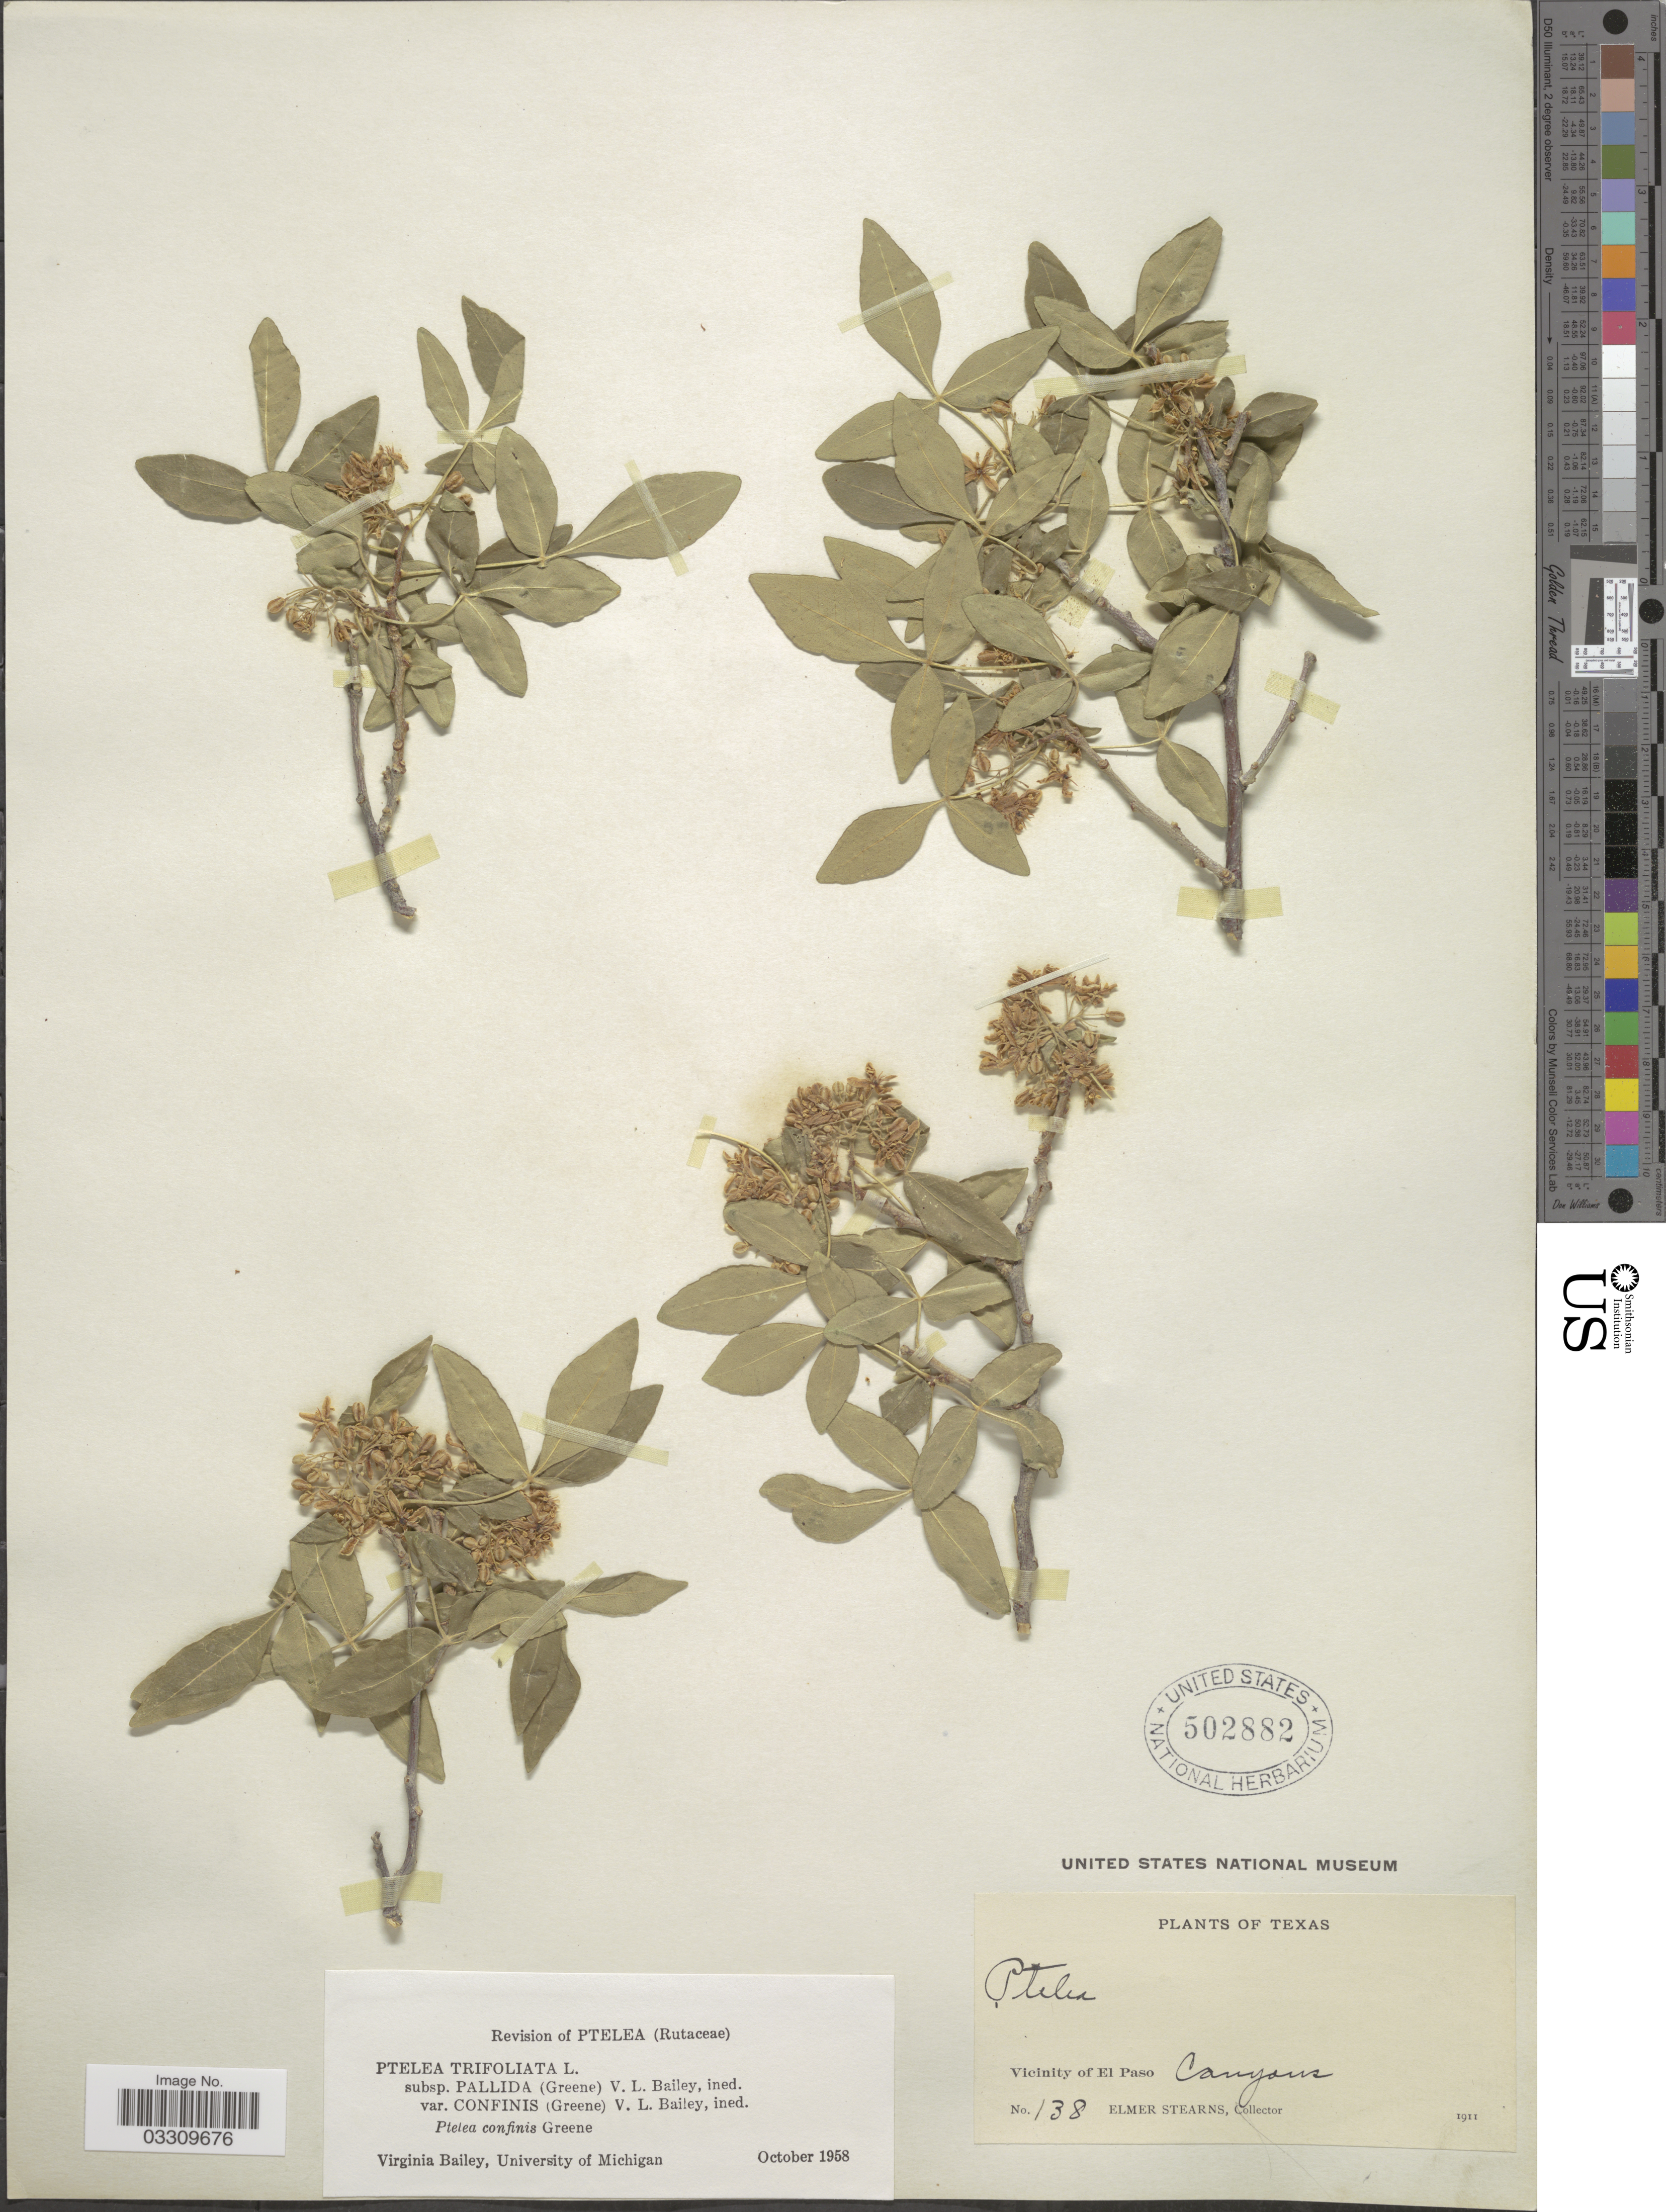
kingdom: Plantae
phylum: Tracheophyta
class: Magnoliopsida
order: Sapindales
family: Rutaceae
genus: Ptelea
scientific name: Ptelea trifoliata var. confinis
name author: (S.W. Greene) V. L. Bailey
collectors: E. Stearns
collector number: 138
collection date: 1911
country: United States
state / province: Texas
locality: Vicinity of El Paso, Canyons.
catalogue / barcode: US 502882